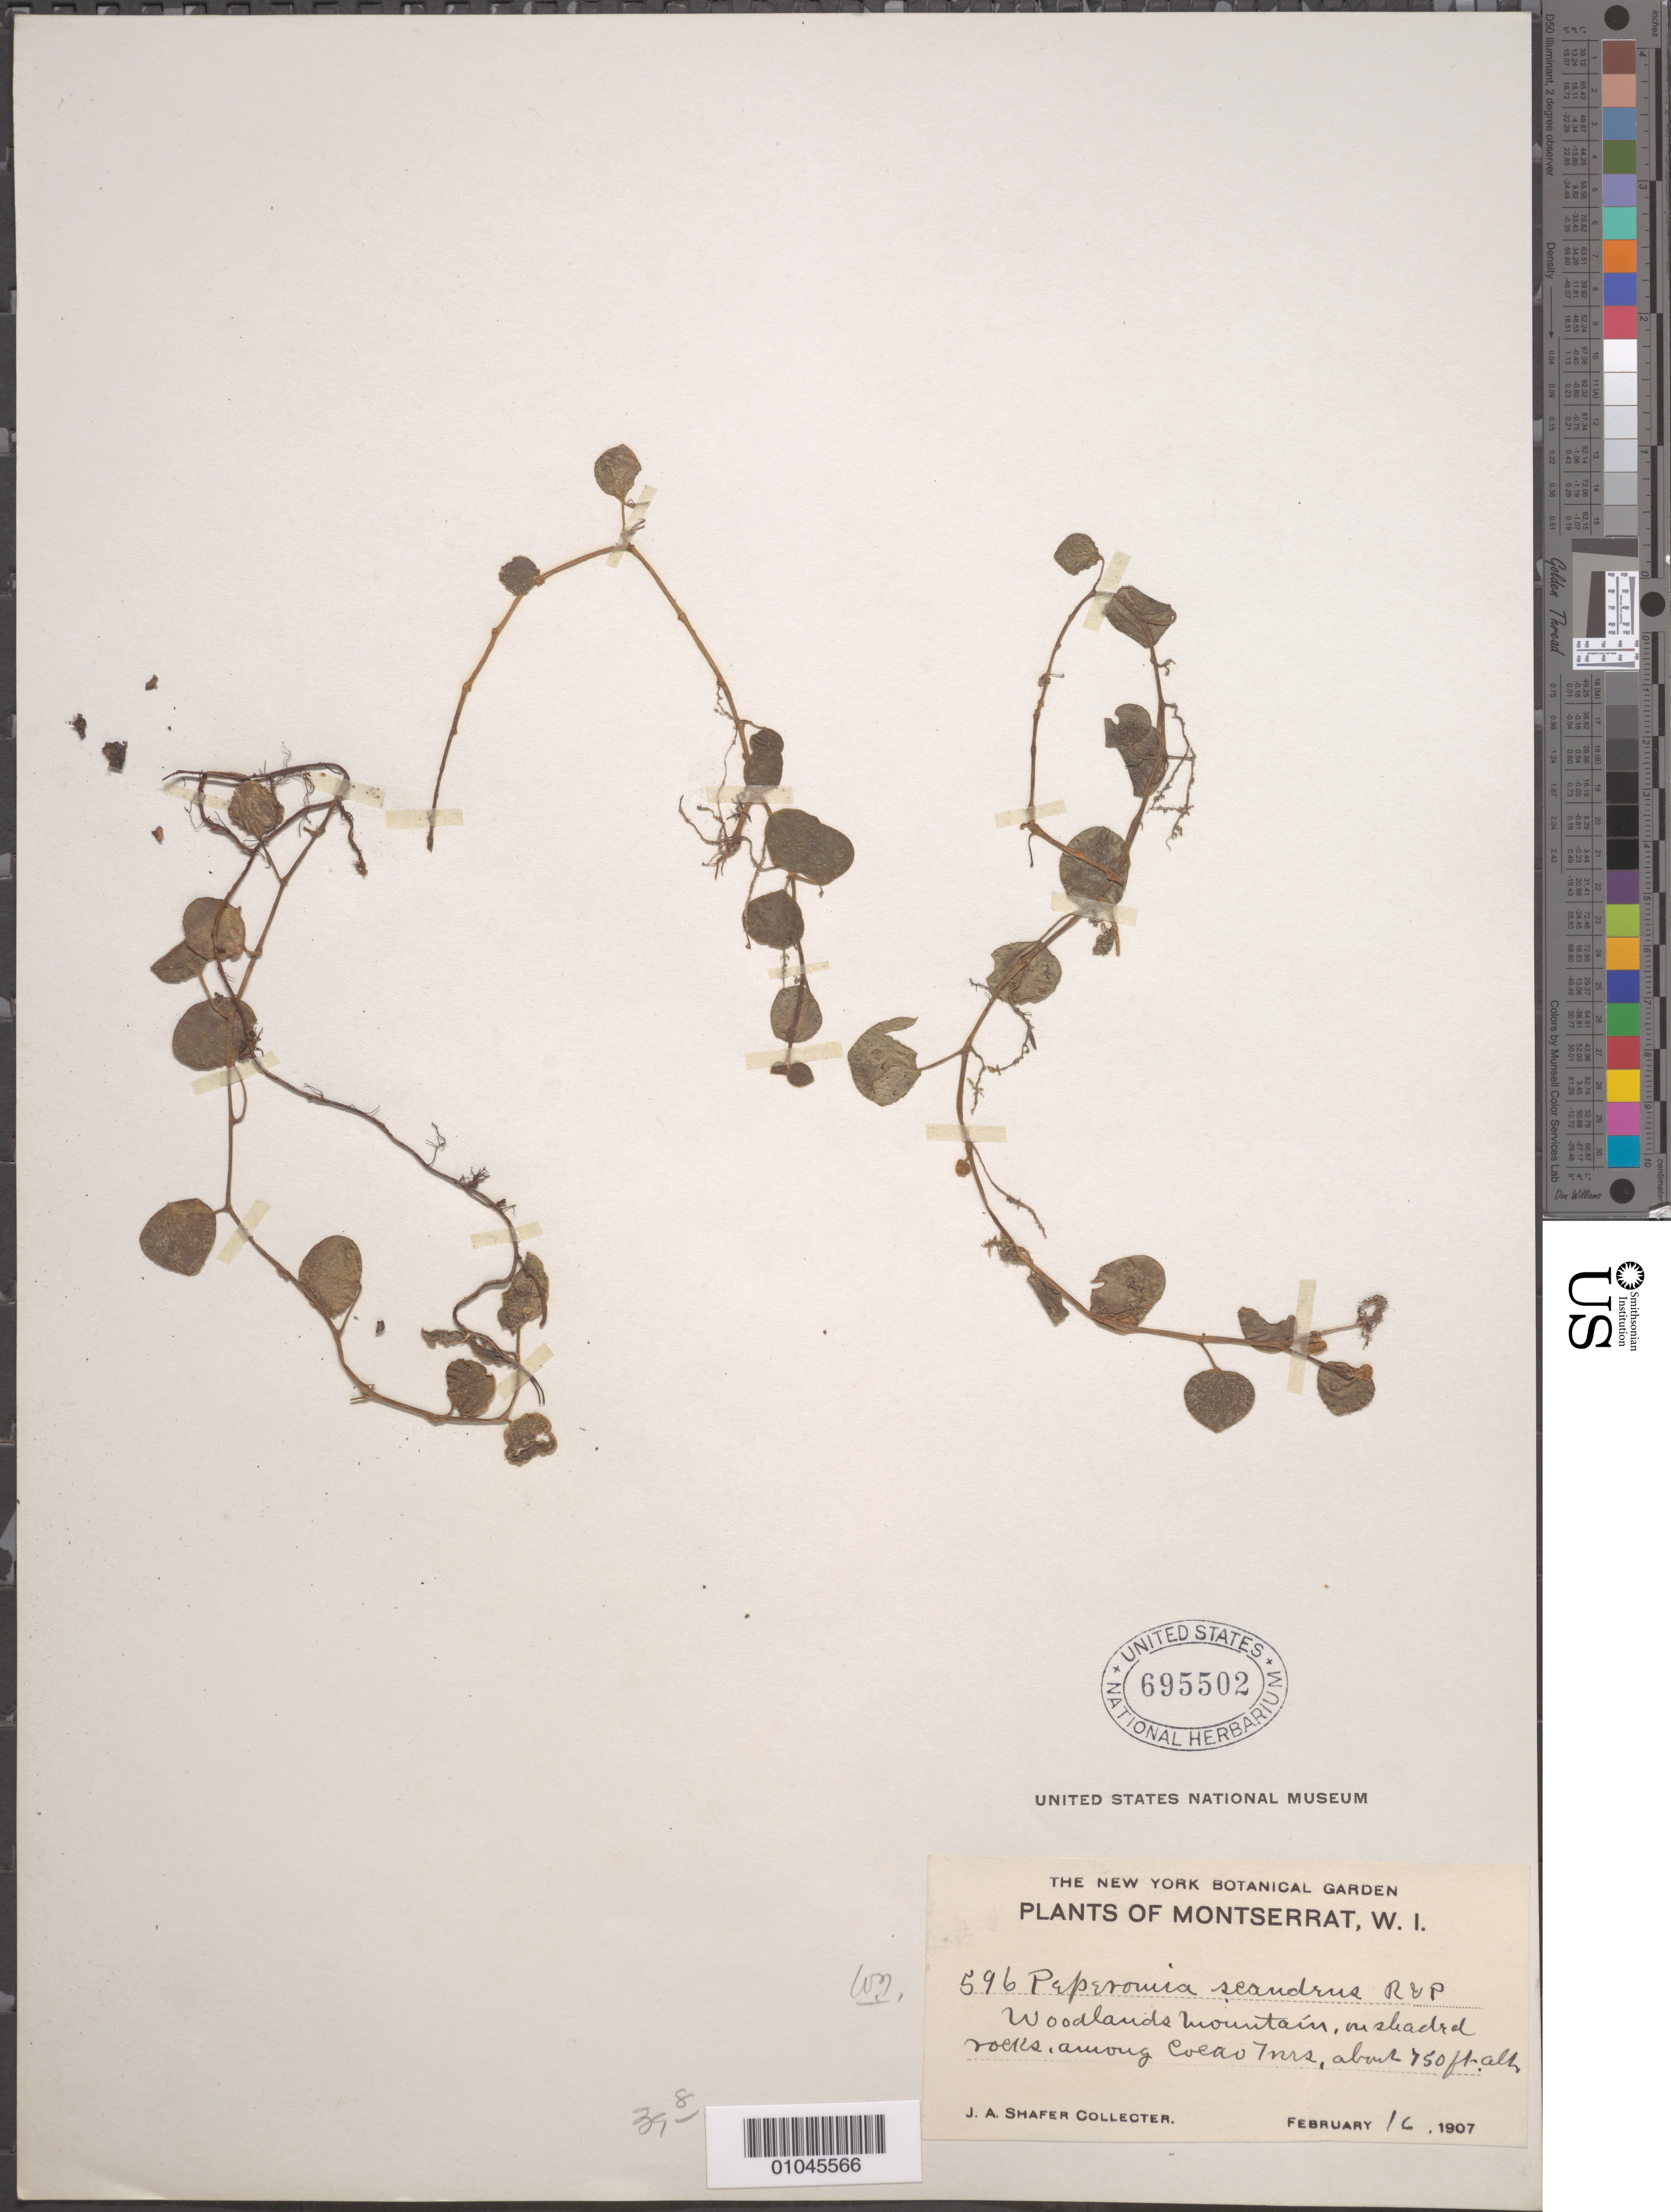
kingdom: Plantae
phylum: Tracheophyta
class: Magnoliopsida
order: Piperales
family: Piperaceae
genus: Peperomia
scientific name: Peperomia serpens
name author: (Sw.) Loudon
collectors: J. A. Shafer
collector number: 596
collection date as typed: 16 Feb 1907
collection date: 1907-02-16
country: Montserrat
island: Montserrat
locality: Woodlands, mountains, on shaded rocks.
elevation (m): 229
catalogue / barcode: US 695502